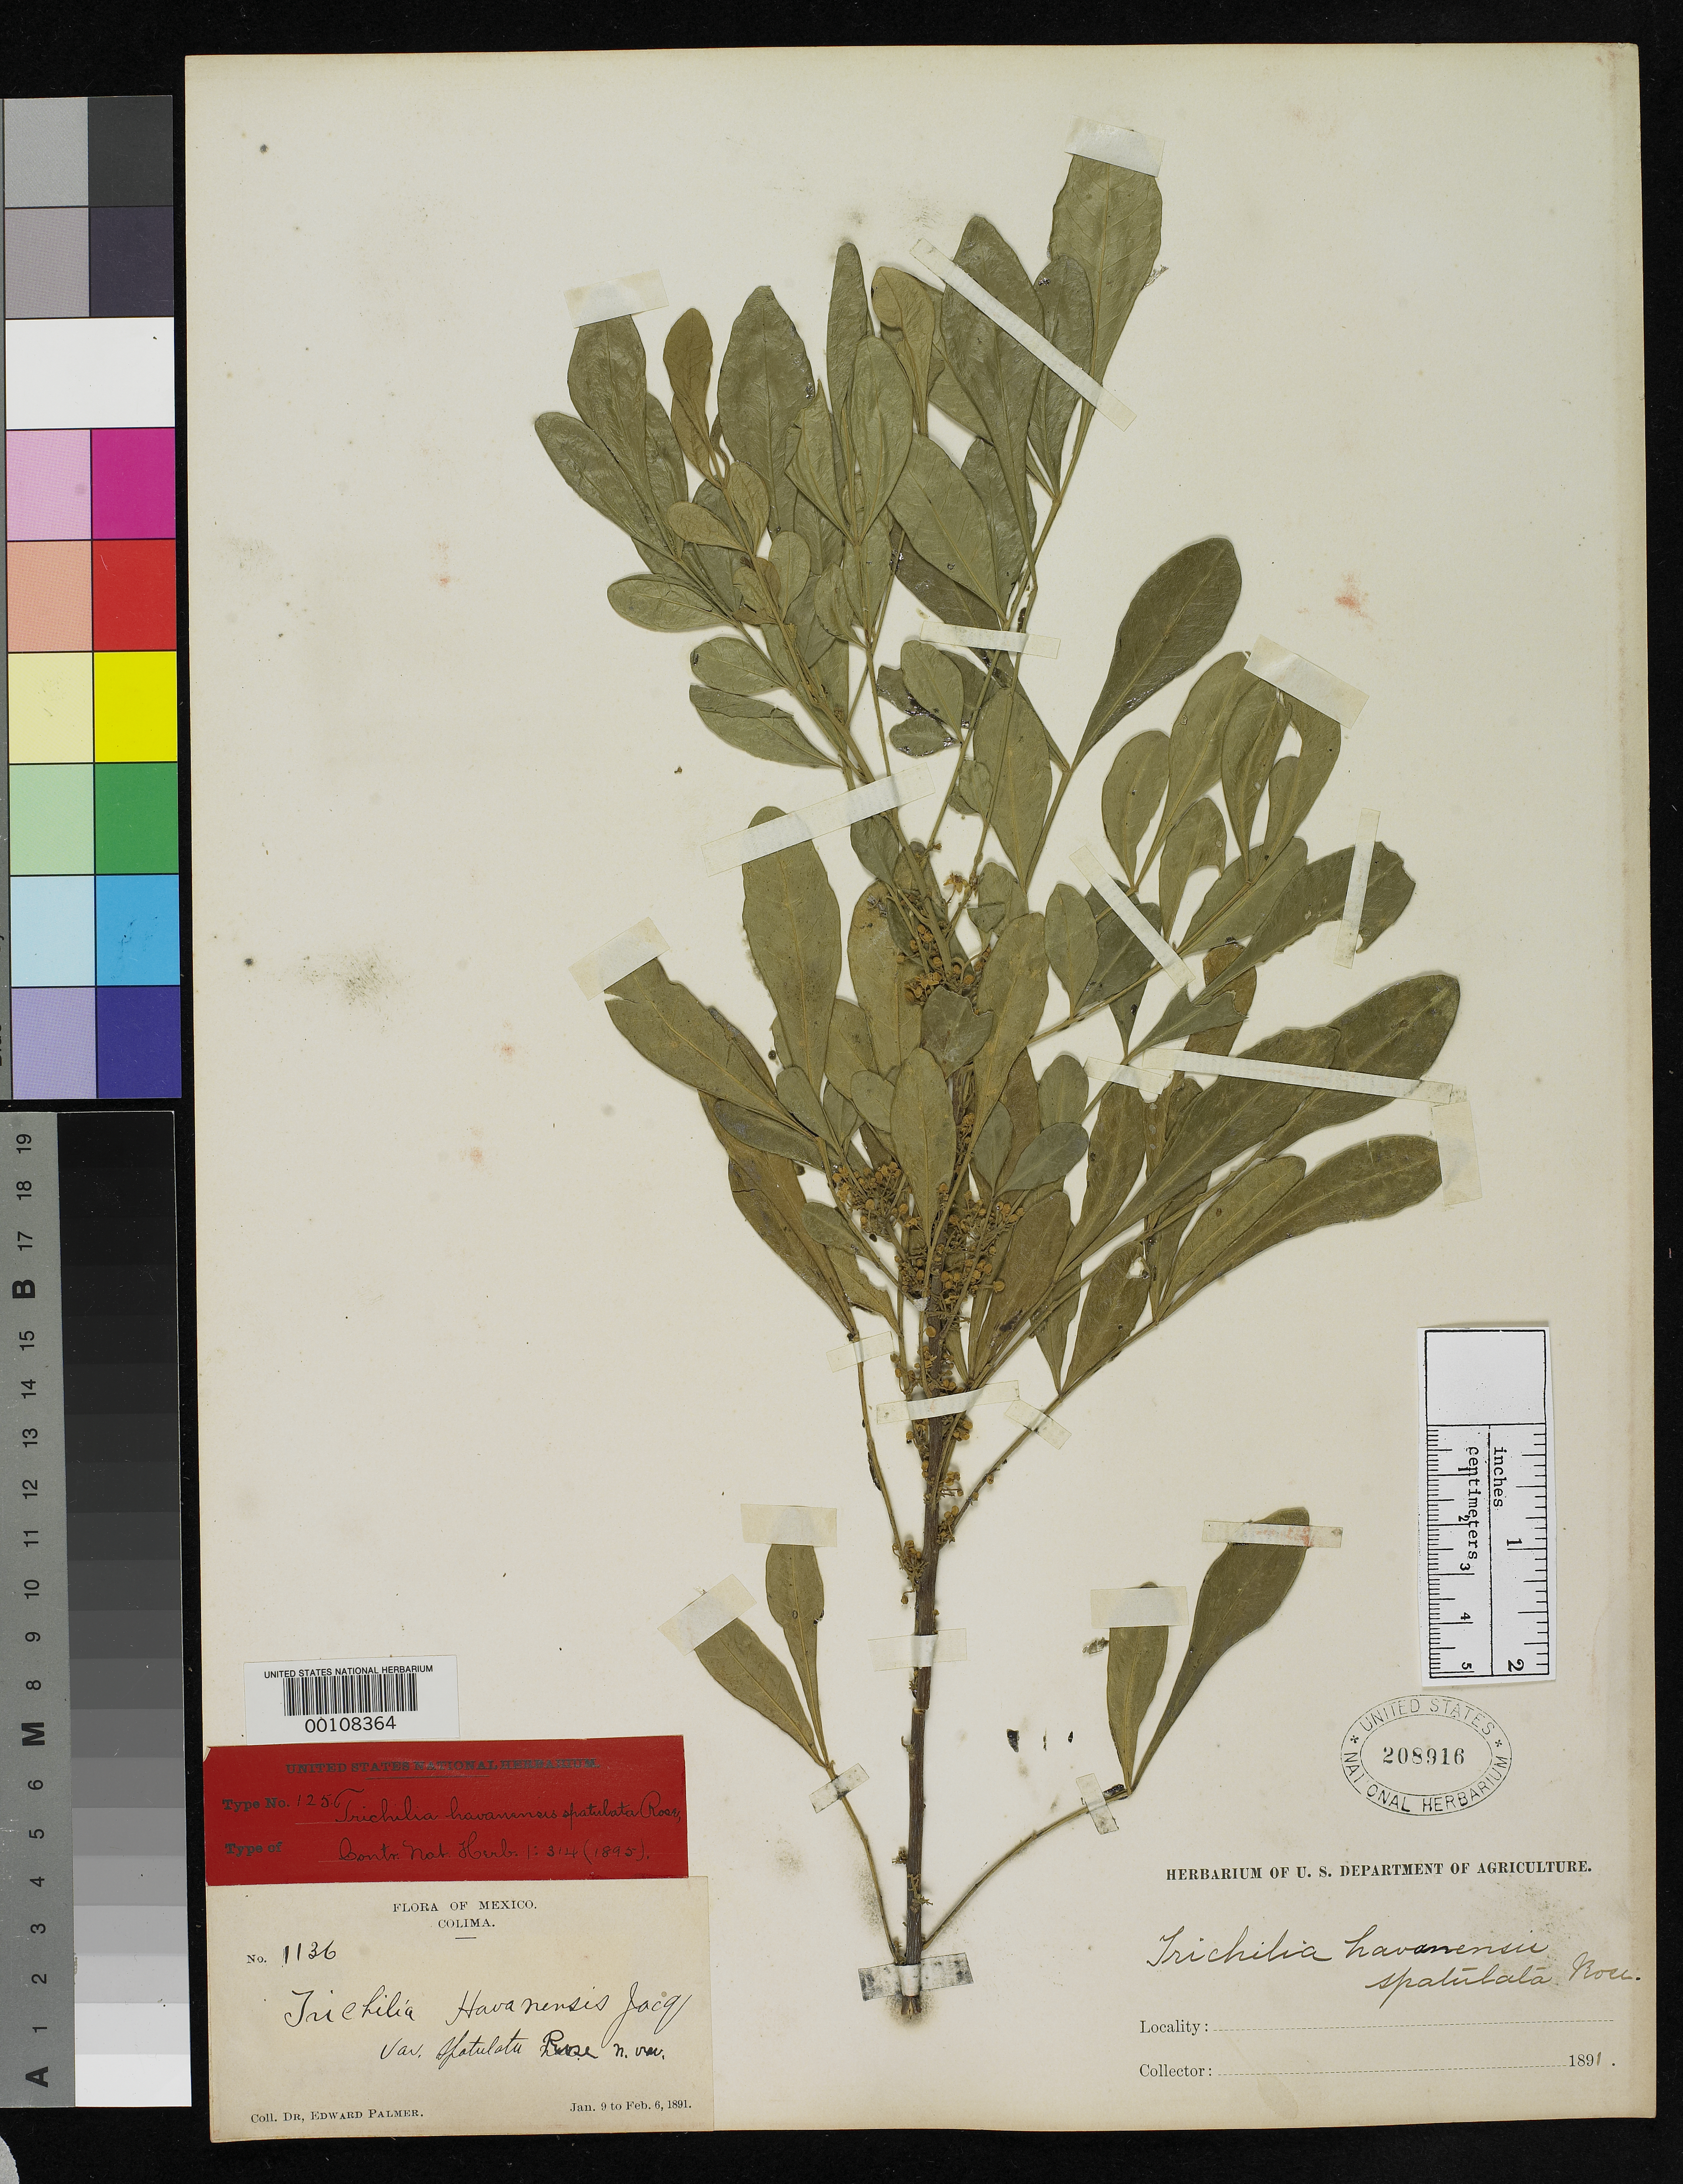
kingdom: Plantae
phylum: Tracheophyta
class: Magnoliopsida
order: Sapindales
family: Meliaceae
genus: Trichilia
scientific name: Trichilia havanensis var. spatulata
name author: Rose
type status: Holotype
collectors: E. Palmer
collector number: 1136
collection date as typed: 09 Jan 1891 to 06 Feb 1891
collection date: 1891-01-09/1891-02-06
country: Mexico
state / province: Colima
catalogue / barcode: US 208916